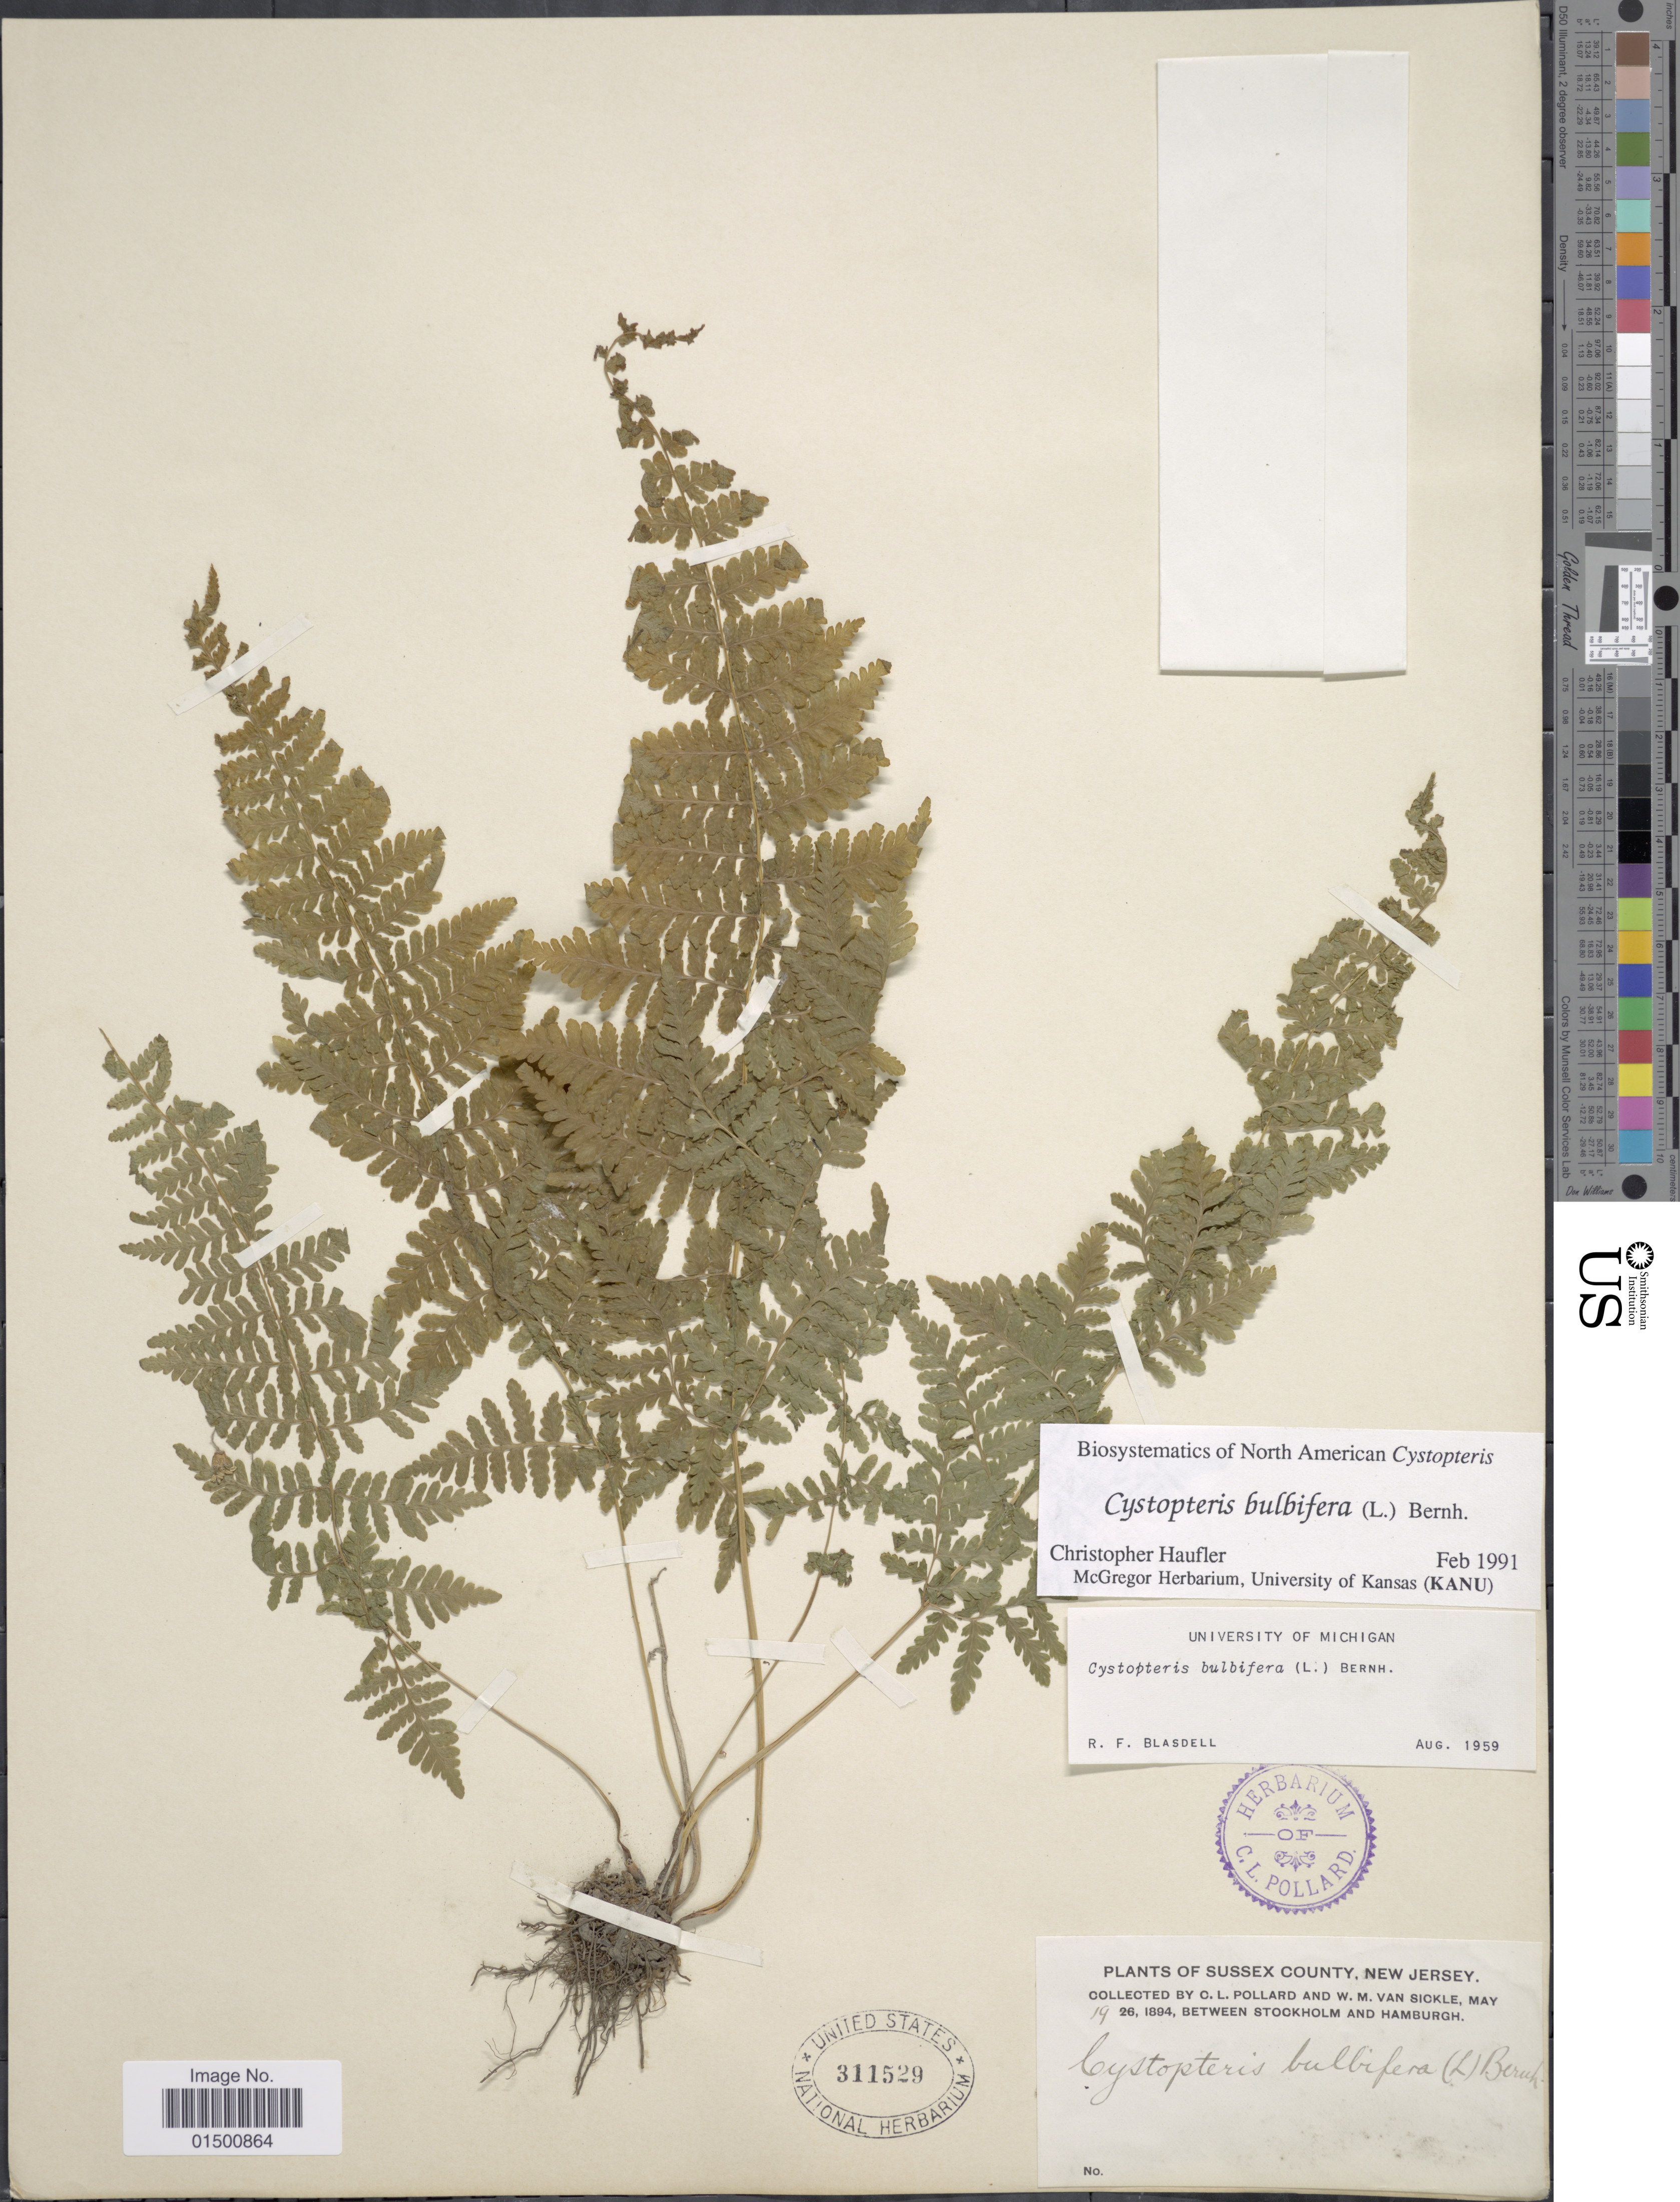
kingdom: Plantae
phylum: Tracheophyta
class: Polypodiopsida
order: Polypodiales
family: Cystopteridaceae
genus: Cystopteris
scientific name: Cystopteris bulbifera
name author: (L.) Bernh.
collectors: C. L. Pollard & W. M. Van Sickle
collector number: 19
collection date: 1894-05-26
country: United States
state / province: New Jersey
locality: Sussex County, between Stockholm and Hamburgh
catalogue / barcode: US 311529